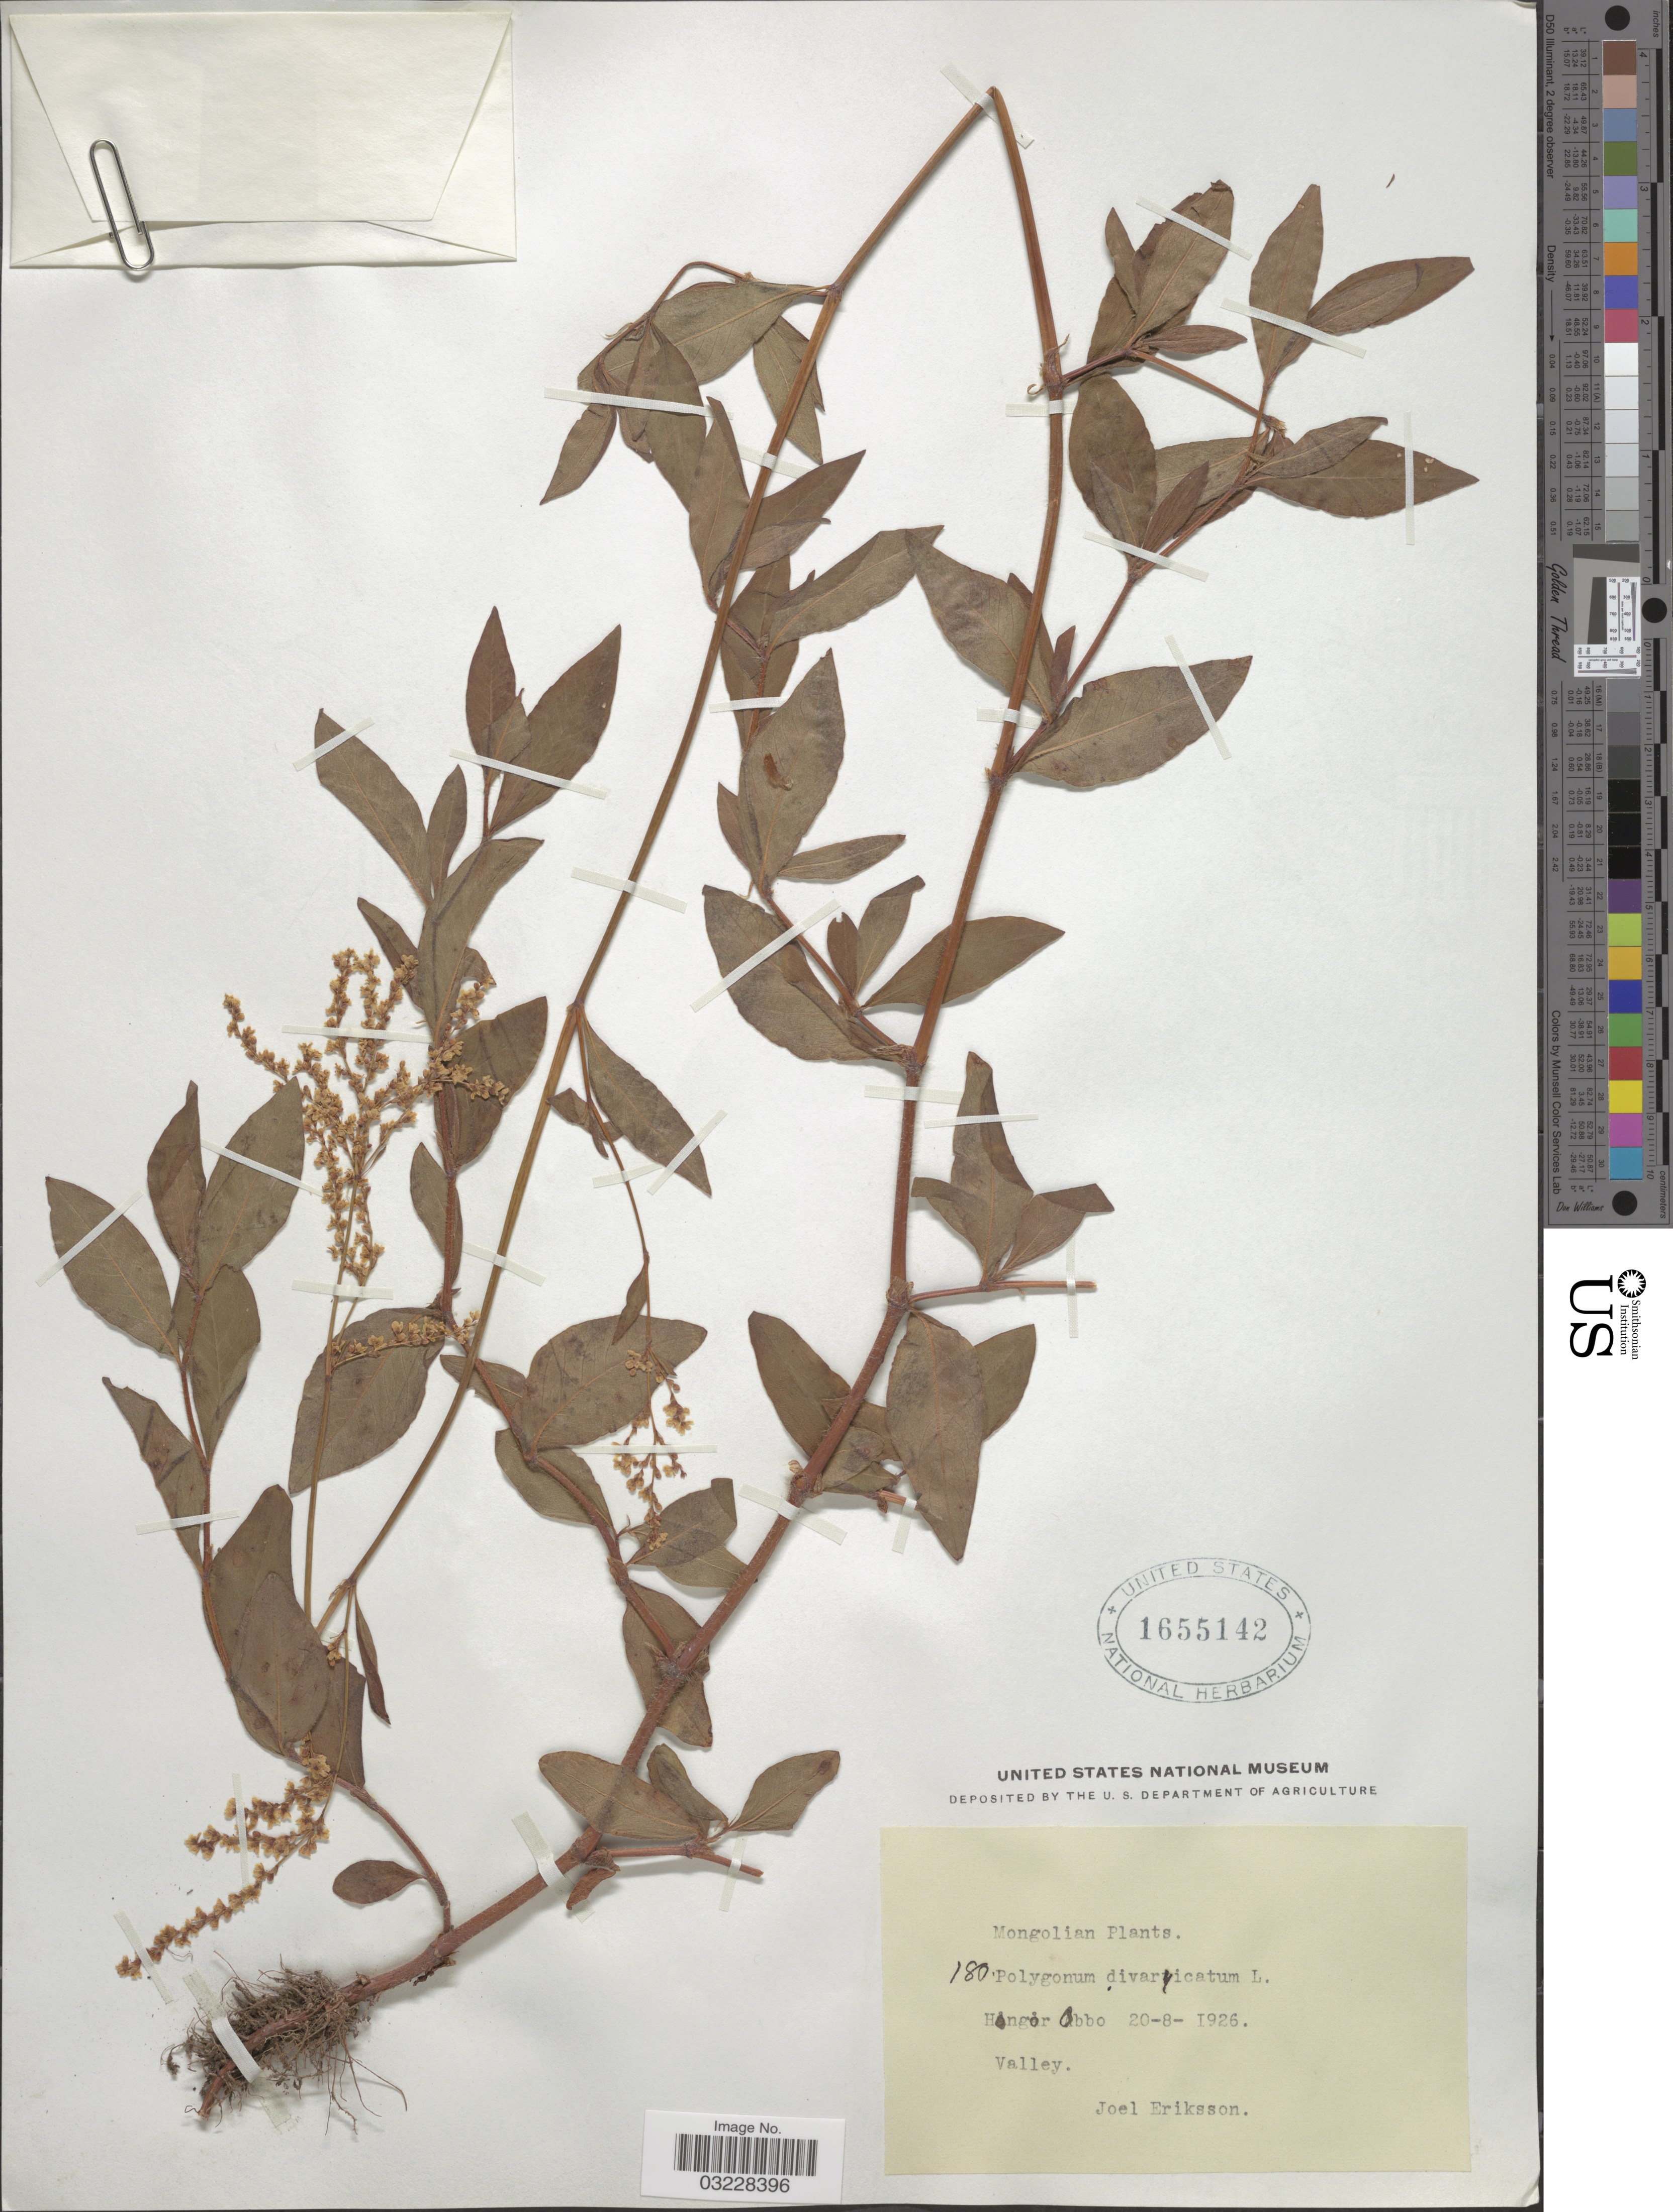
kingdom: Plantae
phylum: Tracheophyta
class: Magnoliopsida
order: Caryophyllales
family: Polygonaceae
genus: Koenigia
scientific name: Koenigia divaricata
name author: (L.) T.M. Schust. & Reveal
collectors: J. Eriksson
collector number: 180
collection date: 1926-08-20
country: Mongolia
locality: Mongolian. Hangor Obbo. Valley.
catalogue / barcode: US 1655142